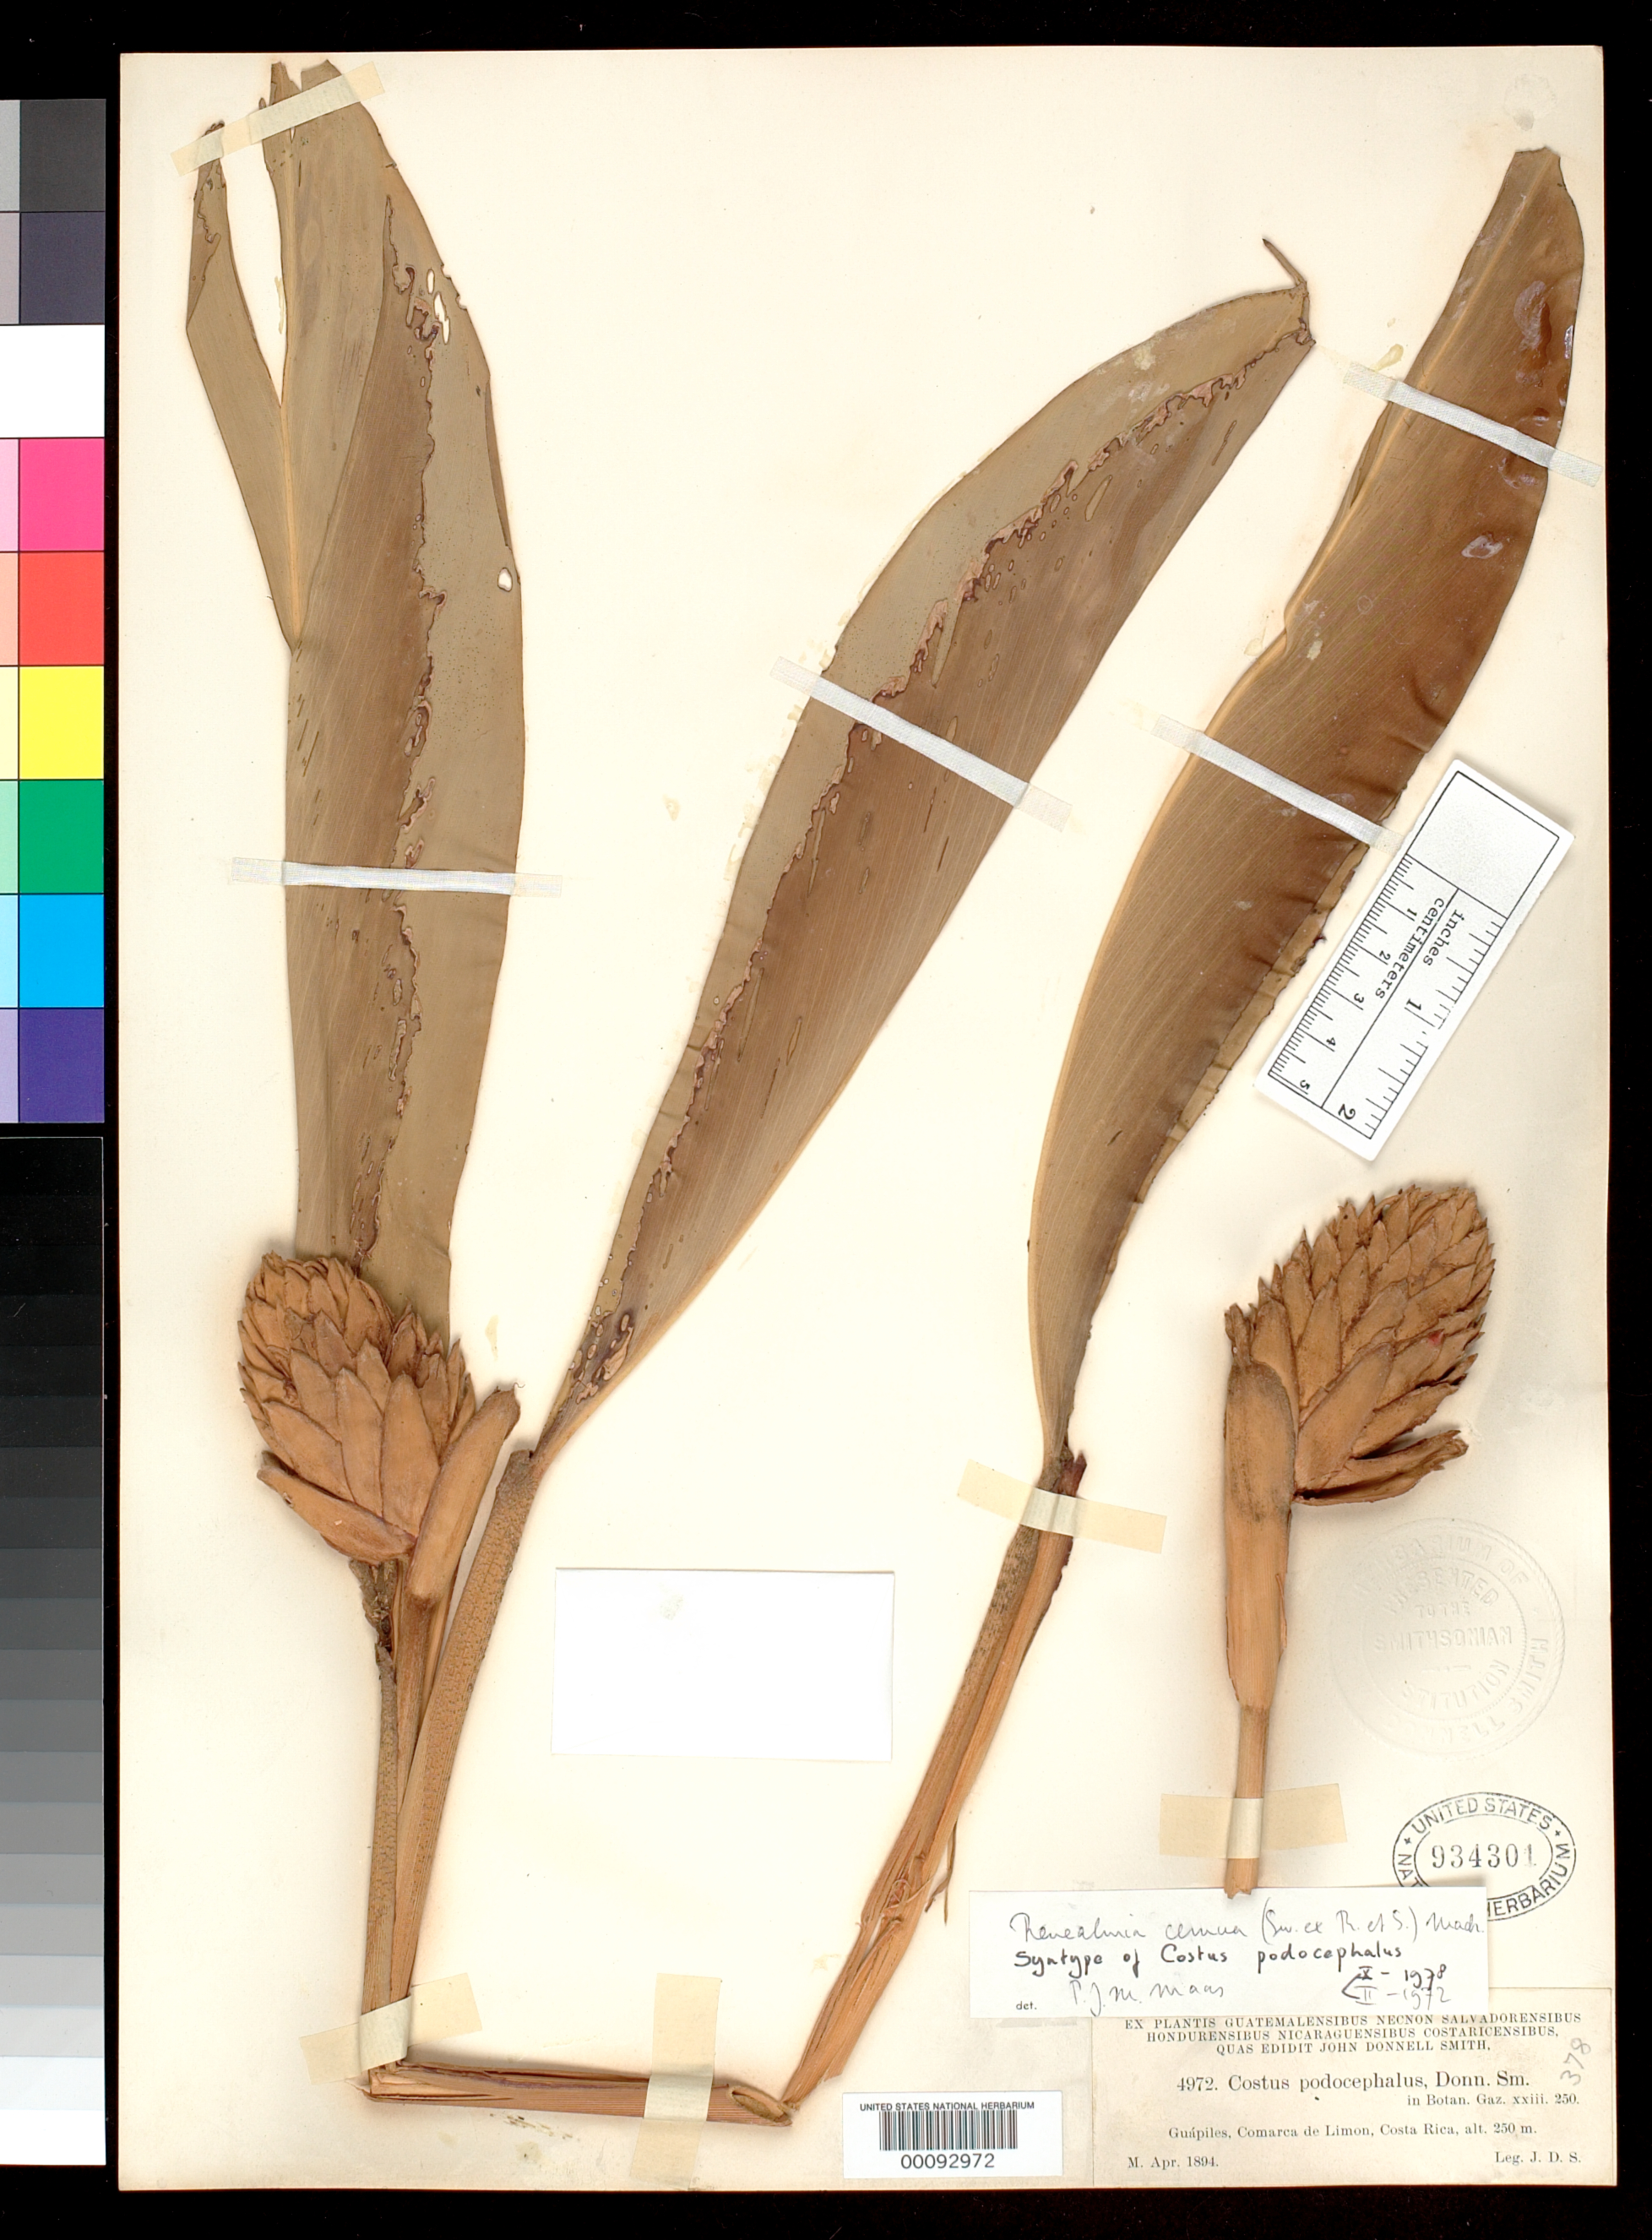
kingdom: Plantae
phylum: Tracheophyta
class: Liliopsida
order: Zingiberales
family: Costaceae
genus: Costus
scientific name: Costus podocephalus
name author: Donn. Sm.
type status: Syntype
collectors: J. Donnell Smith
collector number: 4972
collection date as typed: Apr 1894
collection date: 1894-04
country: Costa Rica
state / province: Limón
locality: Guapiles.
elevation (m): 250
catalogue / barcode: US 934301